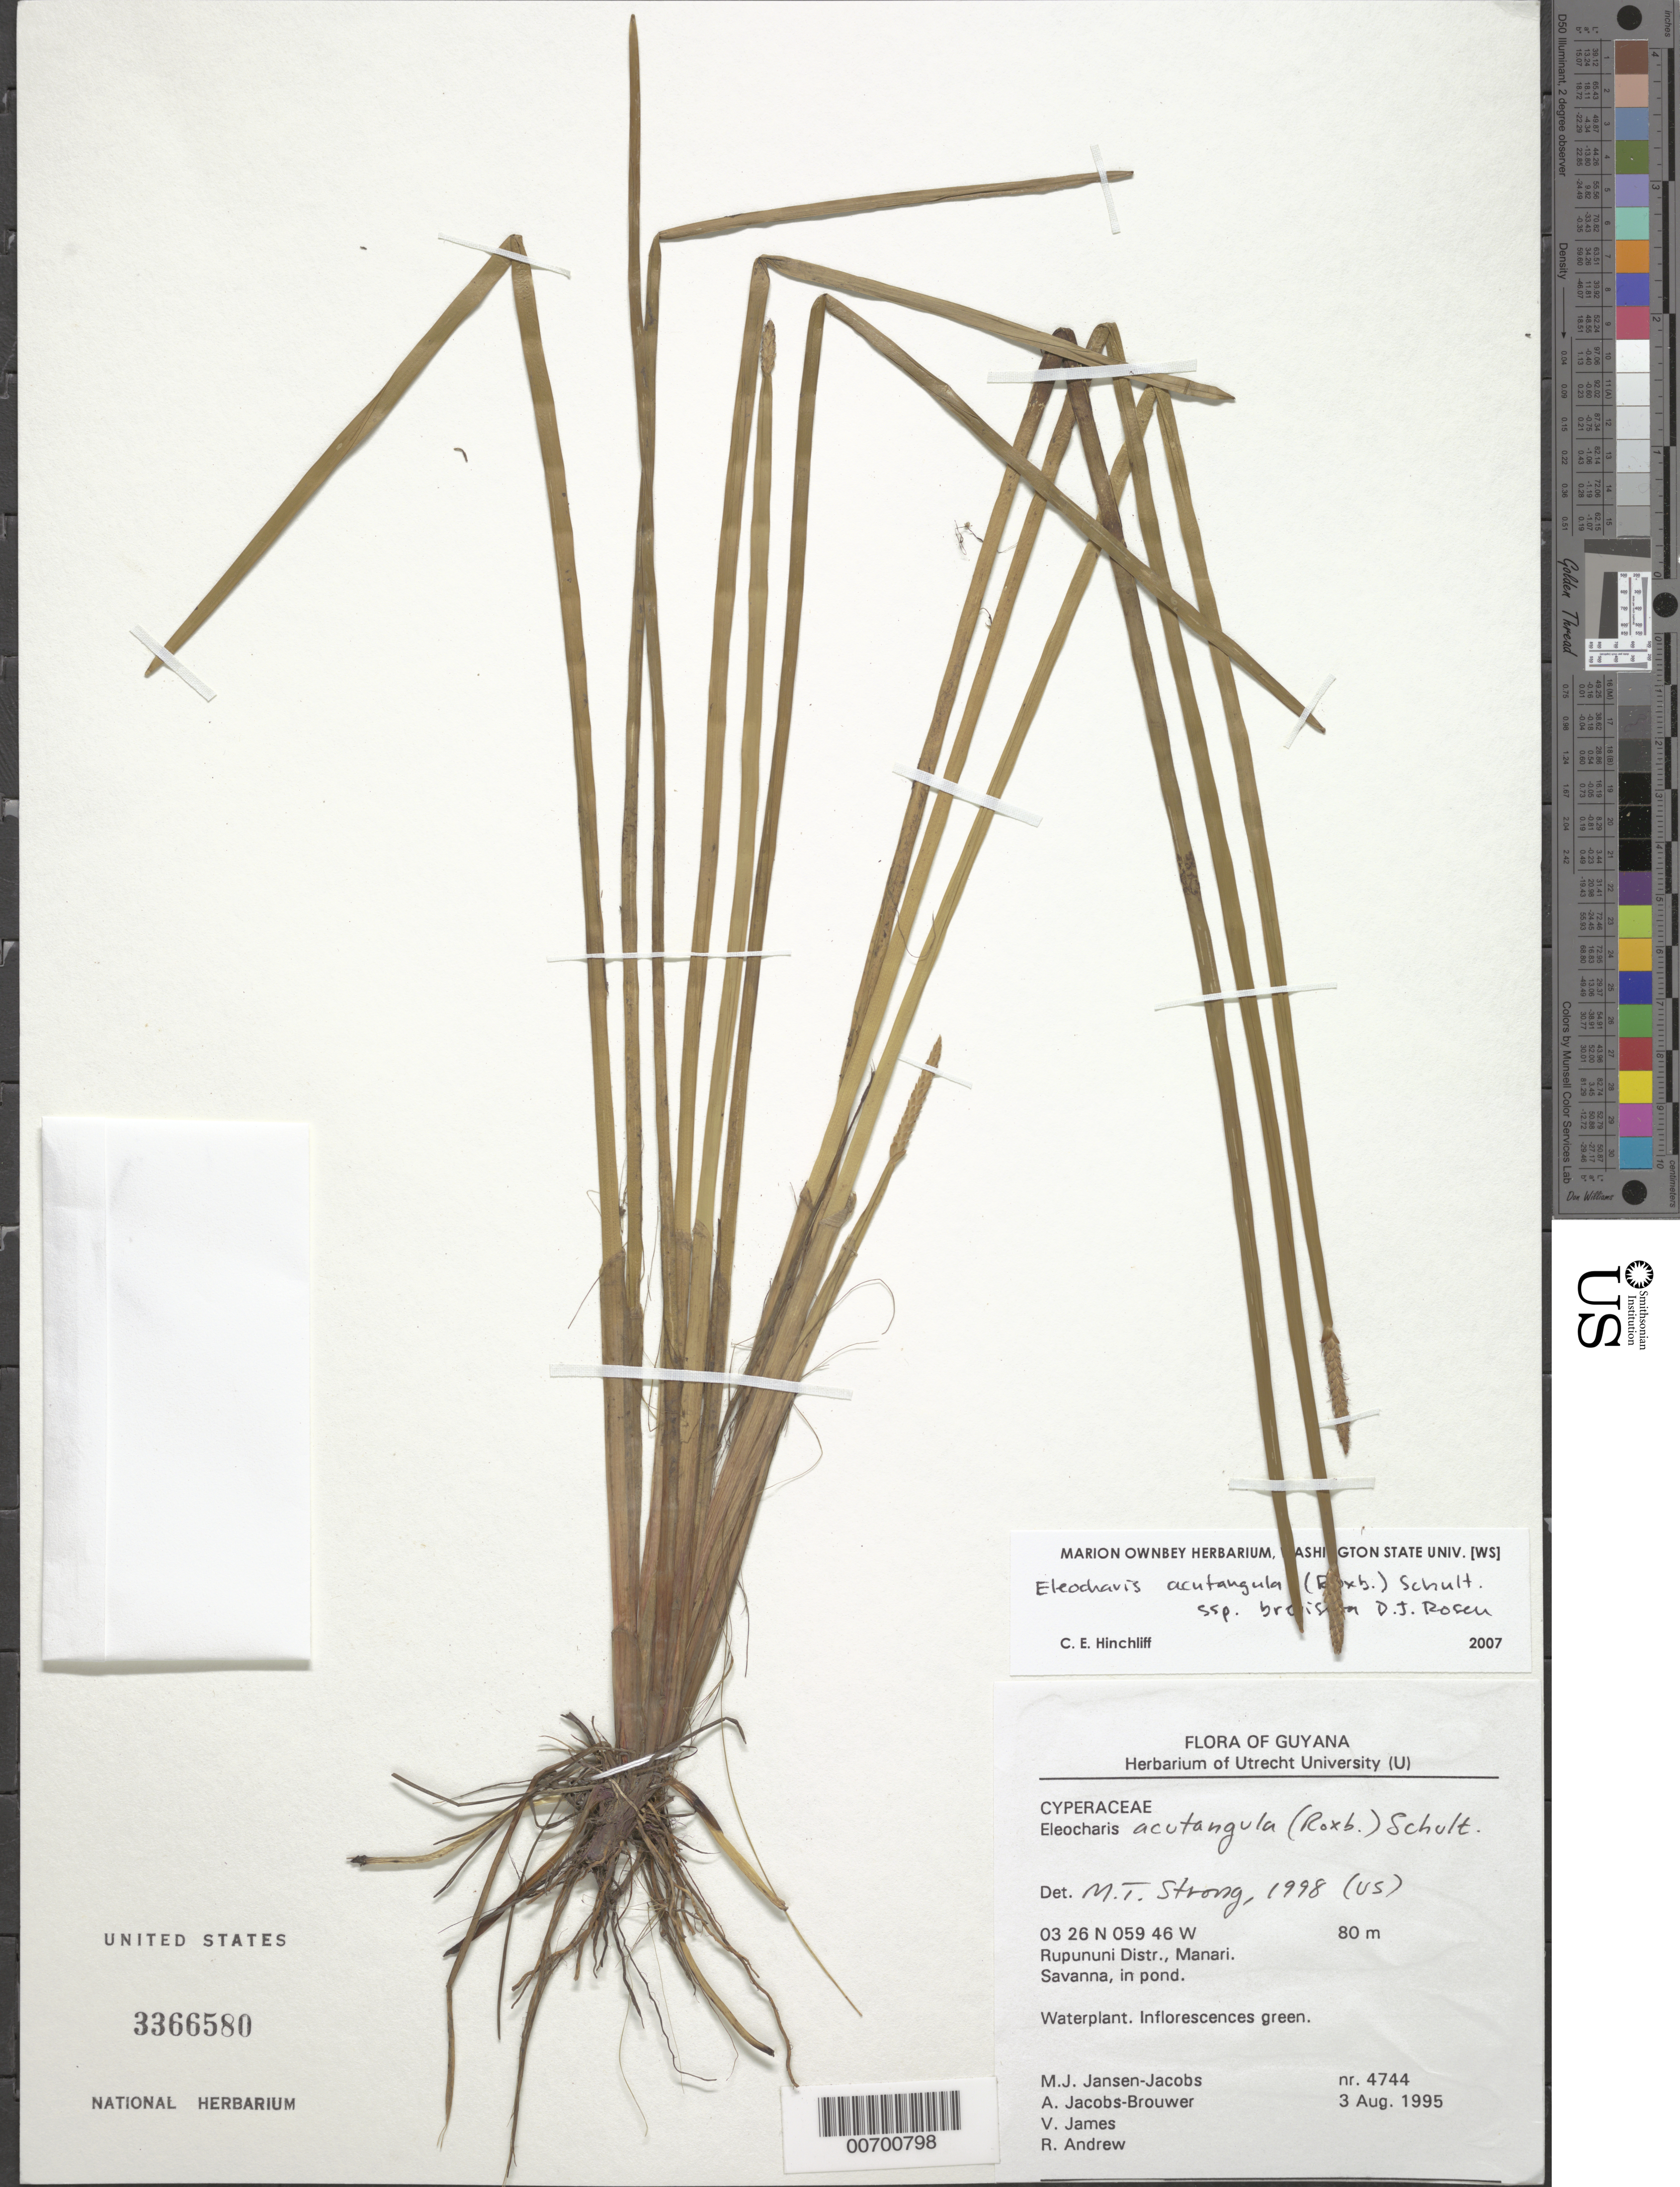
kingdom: Plantae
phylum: Tracheophyta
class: Liliopsida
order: Poales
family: Cyperaceae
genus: Eleocharis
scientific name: Eleocharis acutangula subsp. breviseta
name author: D.J. Rosen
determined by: Hinchliff, C. E.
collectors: M. J. Jansen-Jacobs, A. Jacobs-Brouwer, V. James & R. Andrew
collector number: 4744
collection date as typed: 3-Aug-95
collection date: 1995-08-03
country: Guyana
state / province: U. Takutu-U. Essequibo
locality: Manari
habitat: Savanna in pond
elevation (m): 80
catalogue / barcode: US 3366580